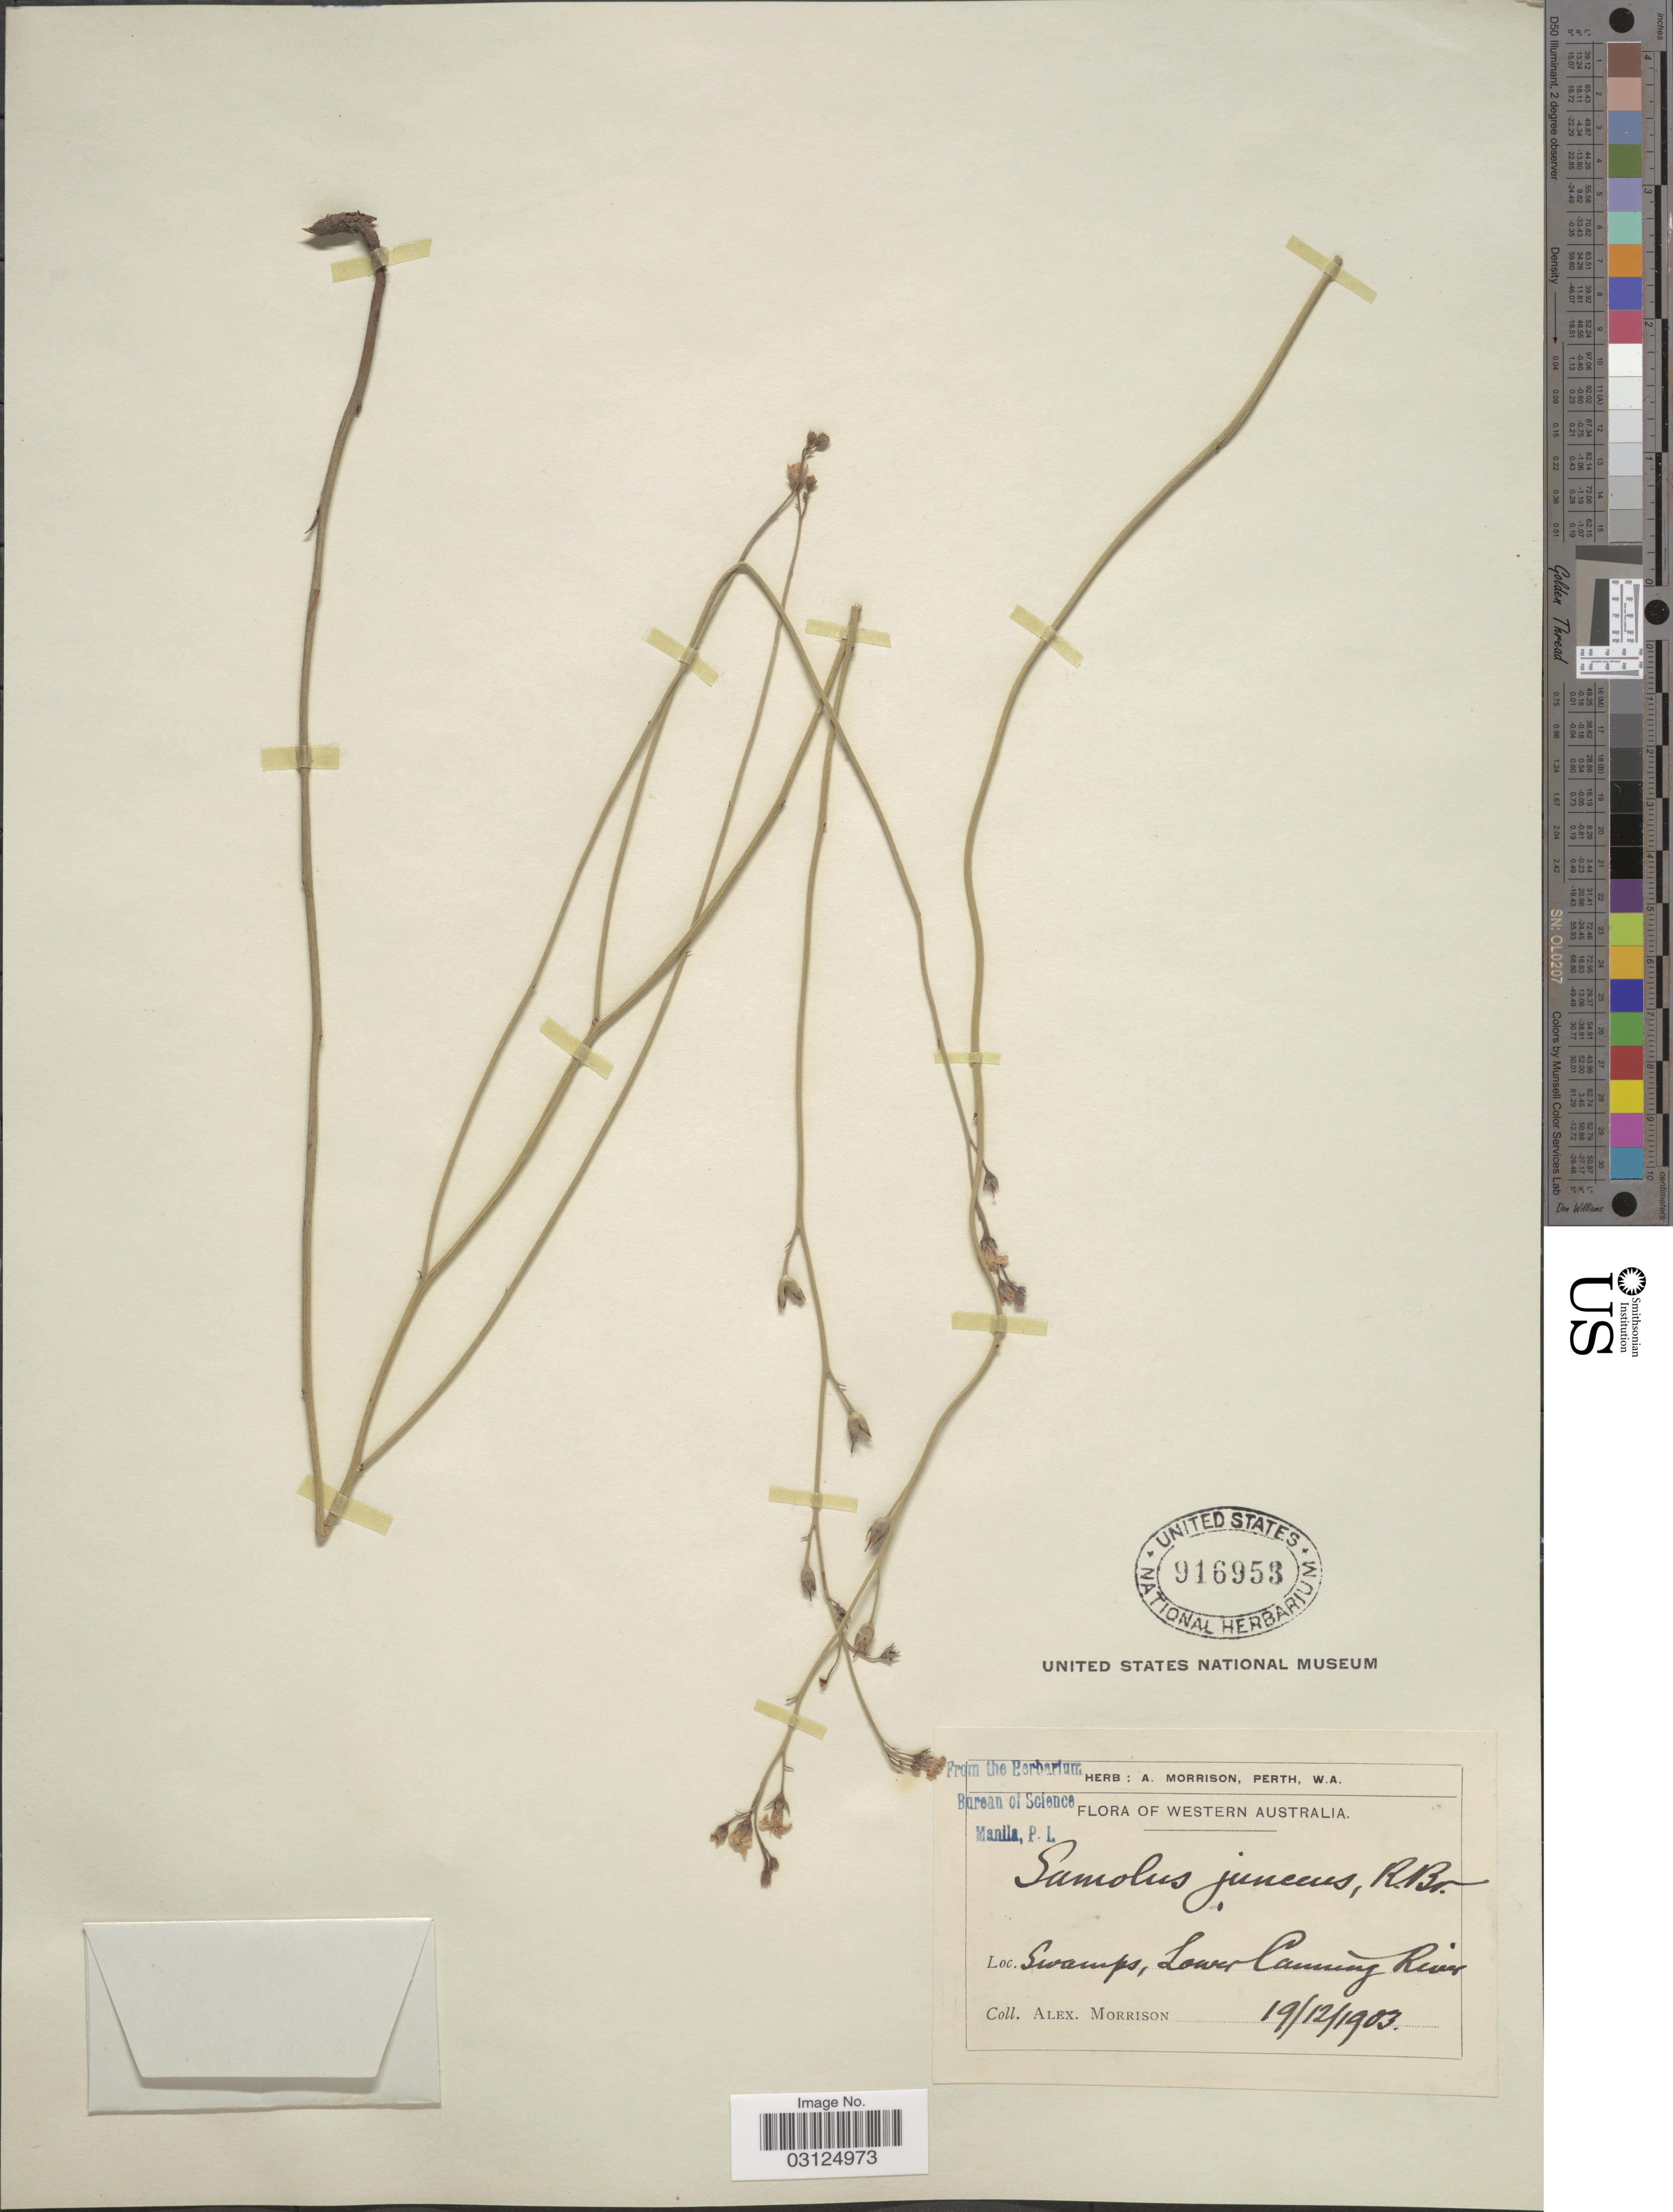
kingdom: Plantae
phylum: Tracheophyta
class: Magnoliopsida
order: Ericales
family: Primulaceae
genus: Samolus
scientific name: Samolus junceus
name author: R. Br.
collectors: A. Morrison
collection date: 1903-12-19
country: Australia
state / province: Western Australia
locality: Swamps, Lower Canning River.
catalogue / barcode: US 916953